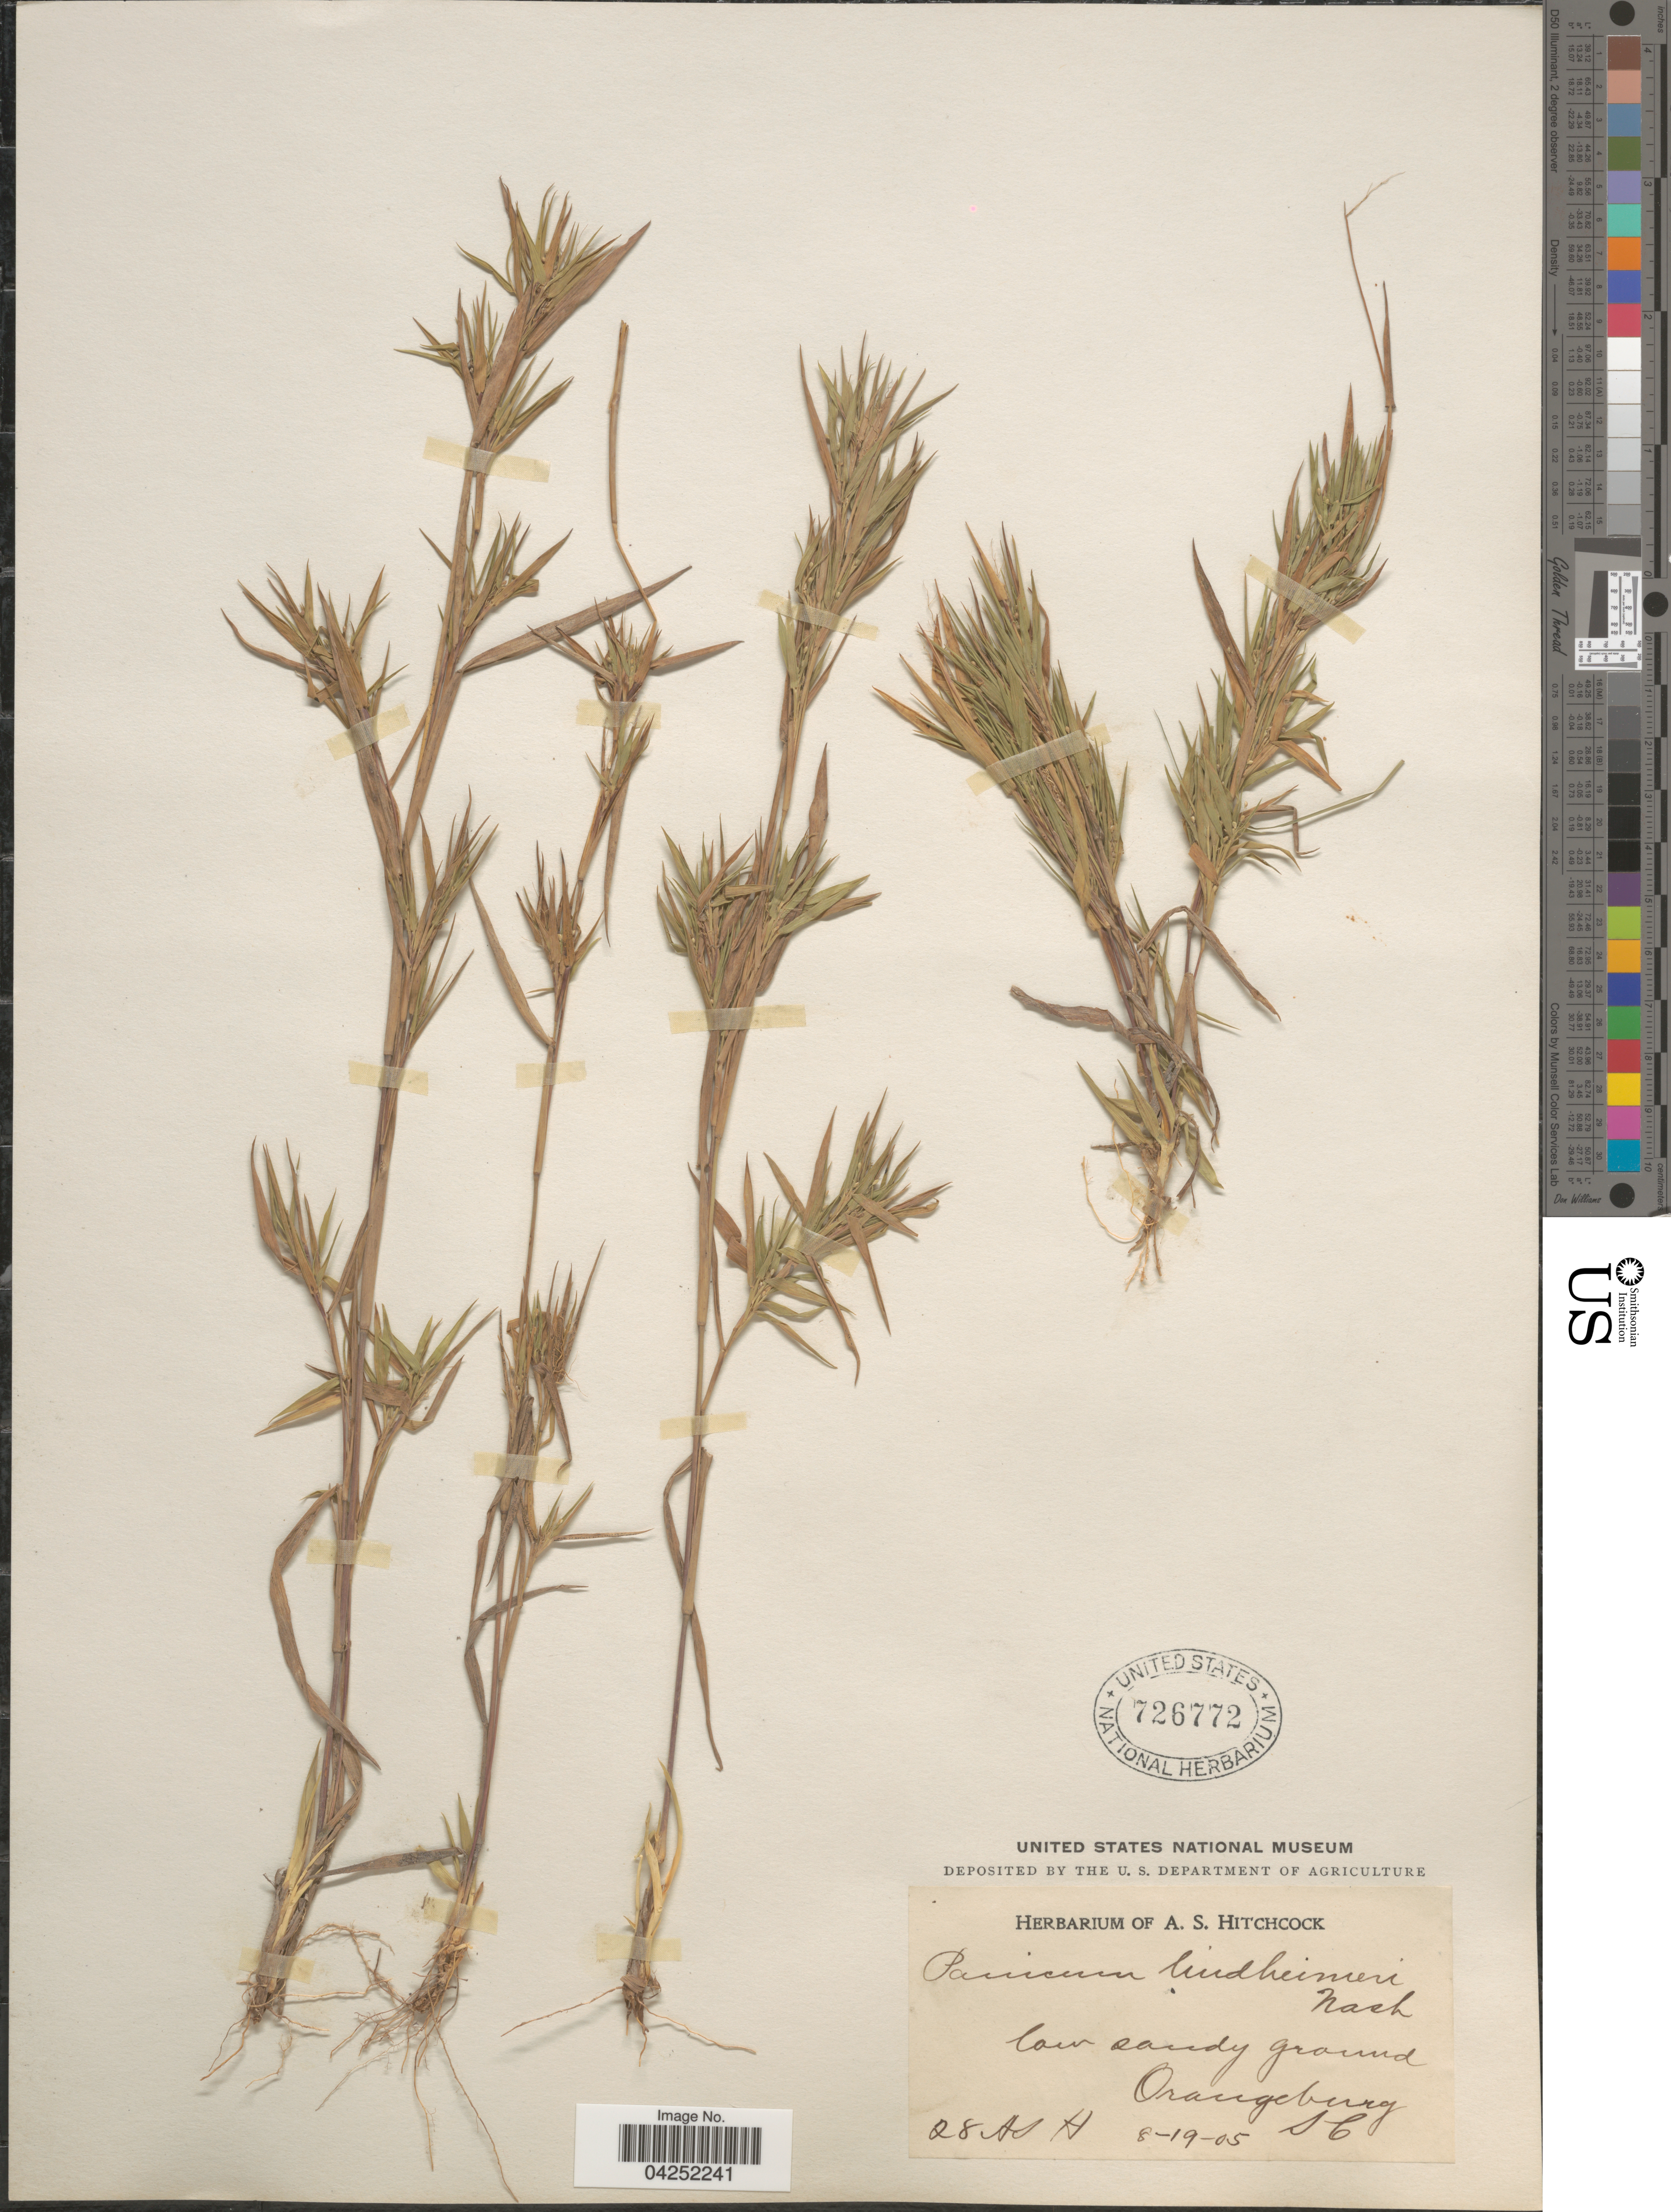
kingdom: Plantae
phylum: Tracheophyta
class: Liliopsida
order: Poales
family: Poaceae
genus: Dichanthelium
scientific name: Dichanthelium acuminatum var. lindheimeri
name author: (Nash) Gould & C.A. Clark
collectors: A. S. Hitchcock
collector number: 28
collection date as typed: Transcribed d/m/y: 19/8/5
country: United States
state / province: South Carolina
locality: Low sandy ground. Orangeburg.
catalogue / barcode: US 726772